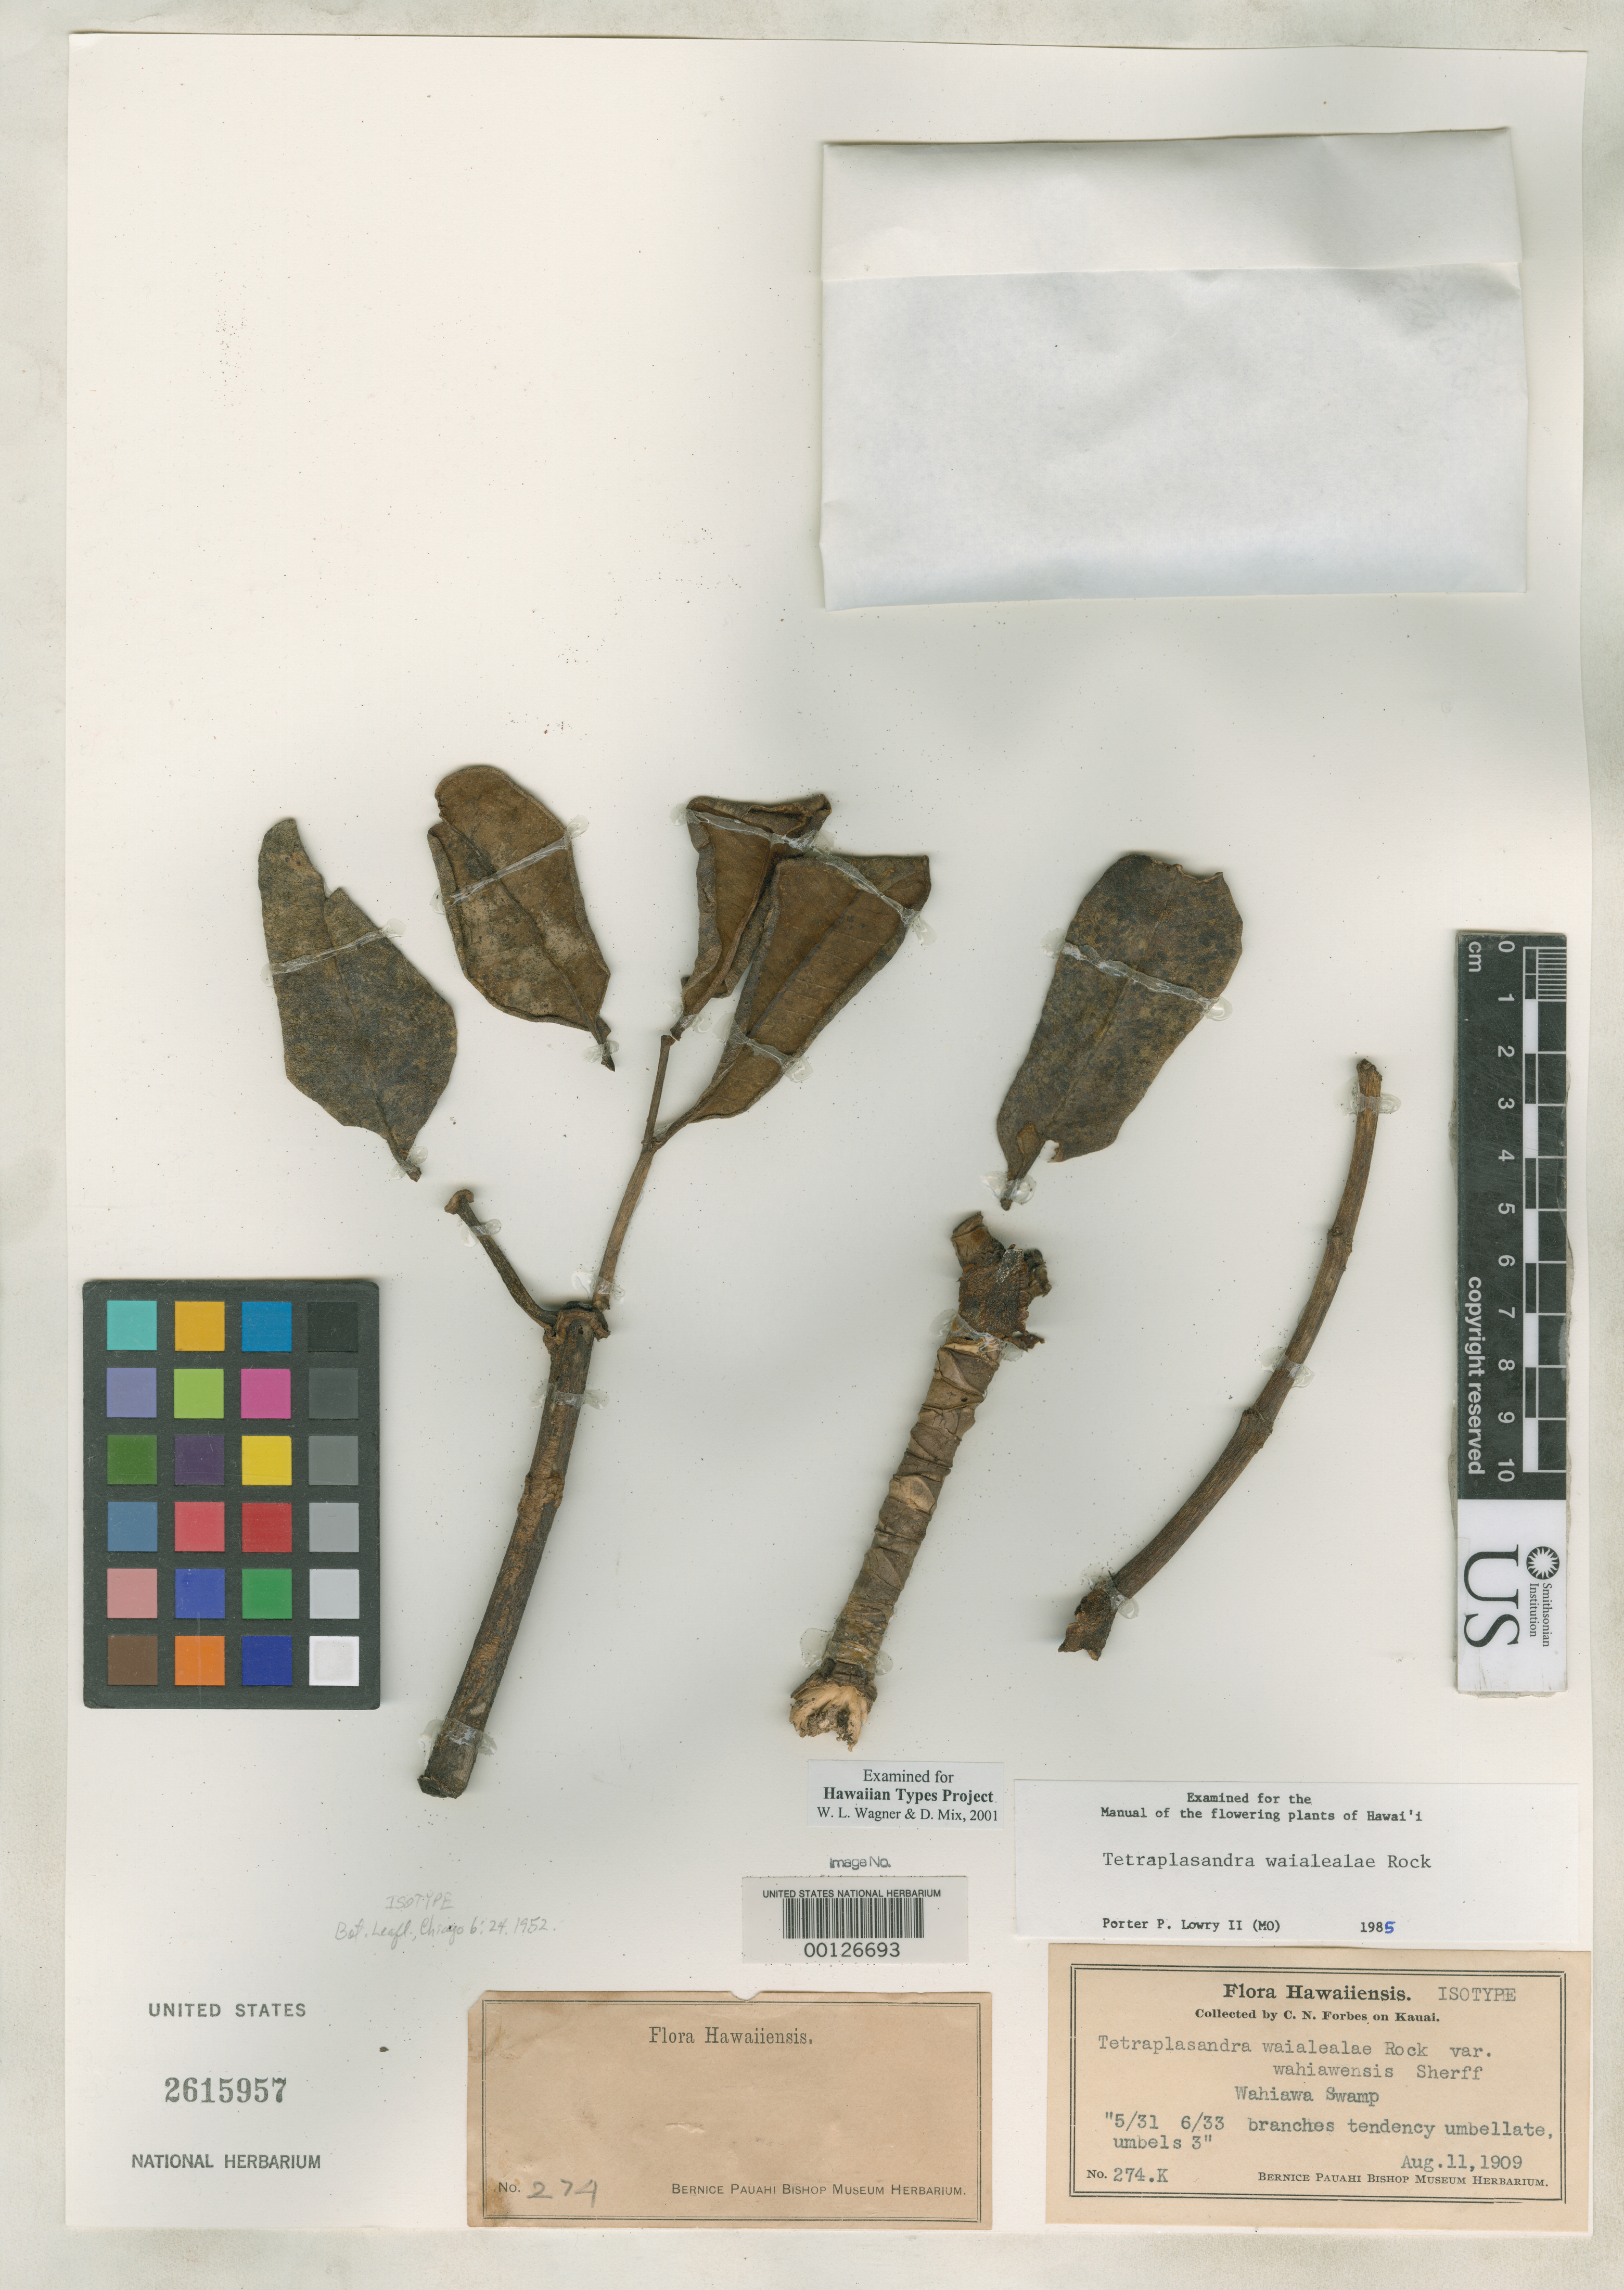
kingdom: Plantae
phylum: Tracheophyta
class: Magnoliopsida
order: Apiales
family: Araliaceae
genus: Tetraplasandra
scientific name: Tetraplasandra waialealae var. wahaiwensis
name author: Sherff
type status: Isotype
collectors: C. N. Forbes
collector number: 274.K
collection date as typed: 11 Aug 1909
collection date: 1909-08-11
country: United States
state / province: Hawaii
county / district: Kauai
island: Kaua'i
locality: Wahiawa.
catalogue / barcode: US 2615957